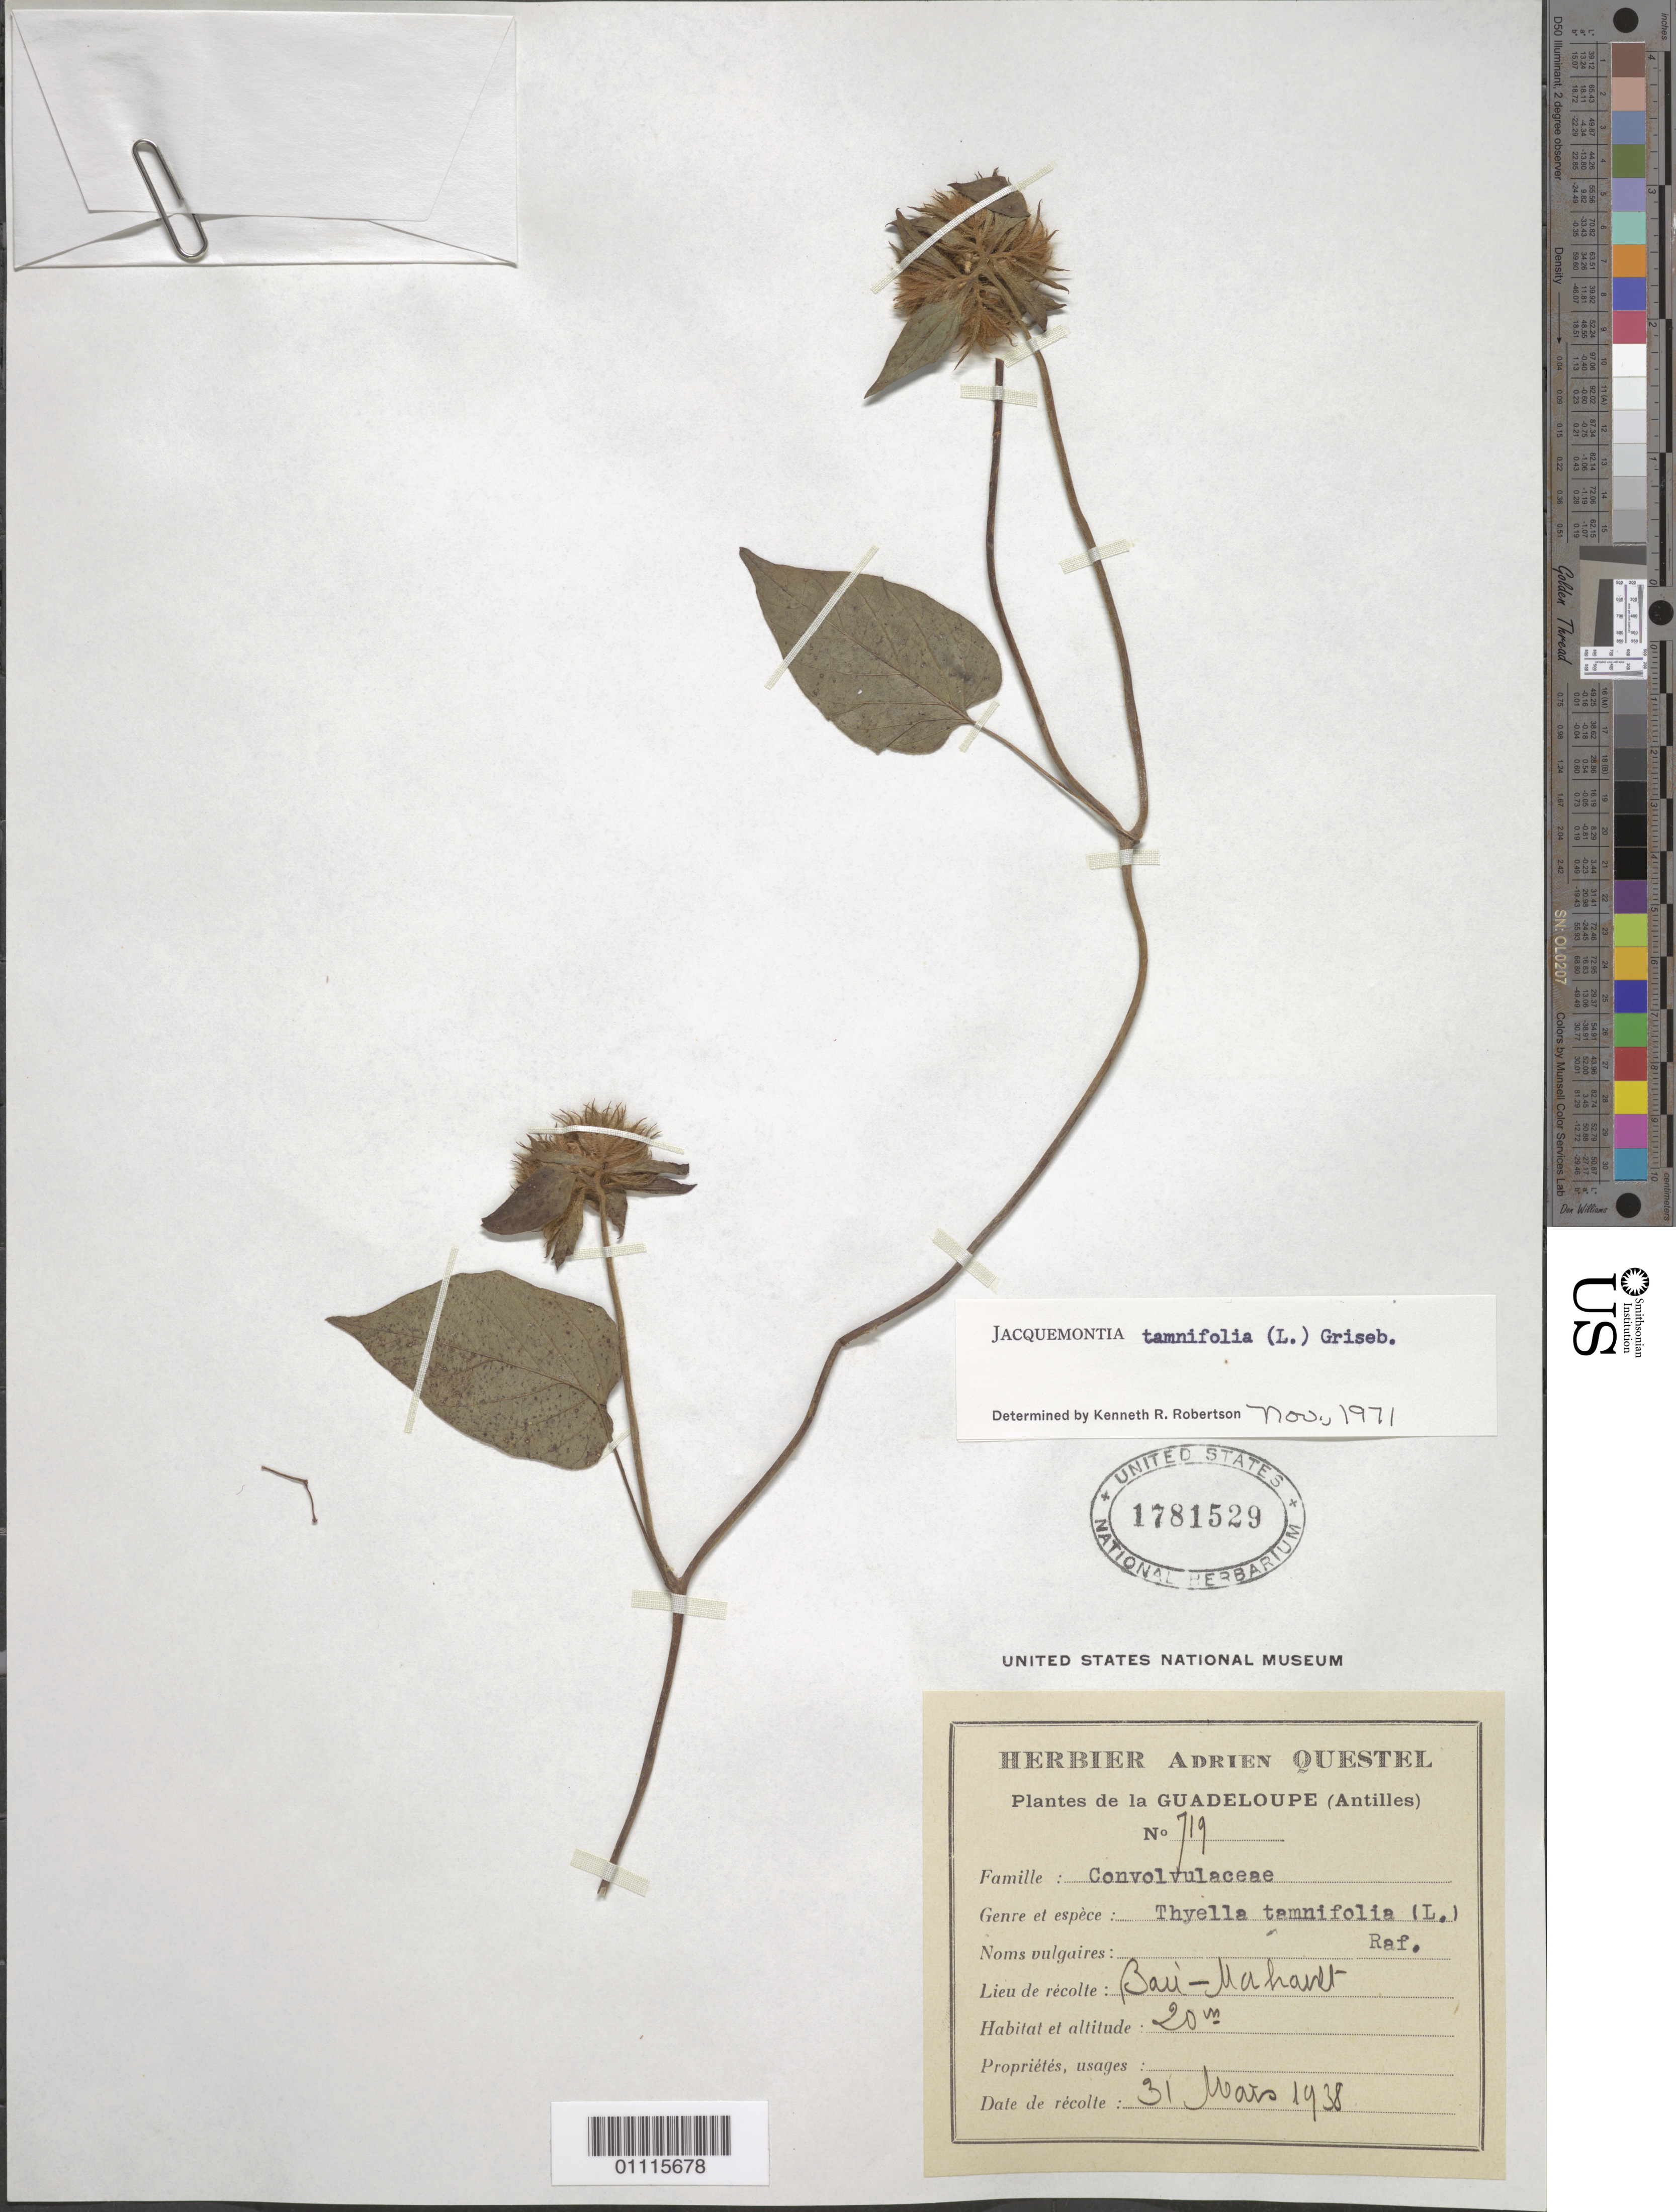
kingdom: Plantae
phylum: Tracheophyta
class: Magnoliopsida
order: Solanales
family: Convolvulaceae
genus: Jacquemontia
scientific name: Jacquemontia tamnifolia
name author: (L.) Griseb.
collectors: A. Questel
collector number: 719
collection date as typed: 31 Mar 1938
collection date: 1938-03-31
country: Guadeloupe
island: Basse Terre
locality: Baii-Mahault.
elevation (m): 20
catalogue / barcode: US 1781529